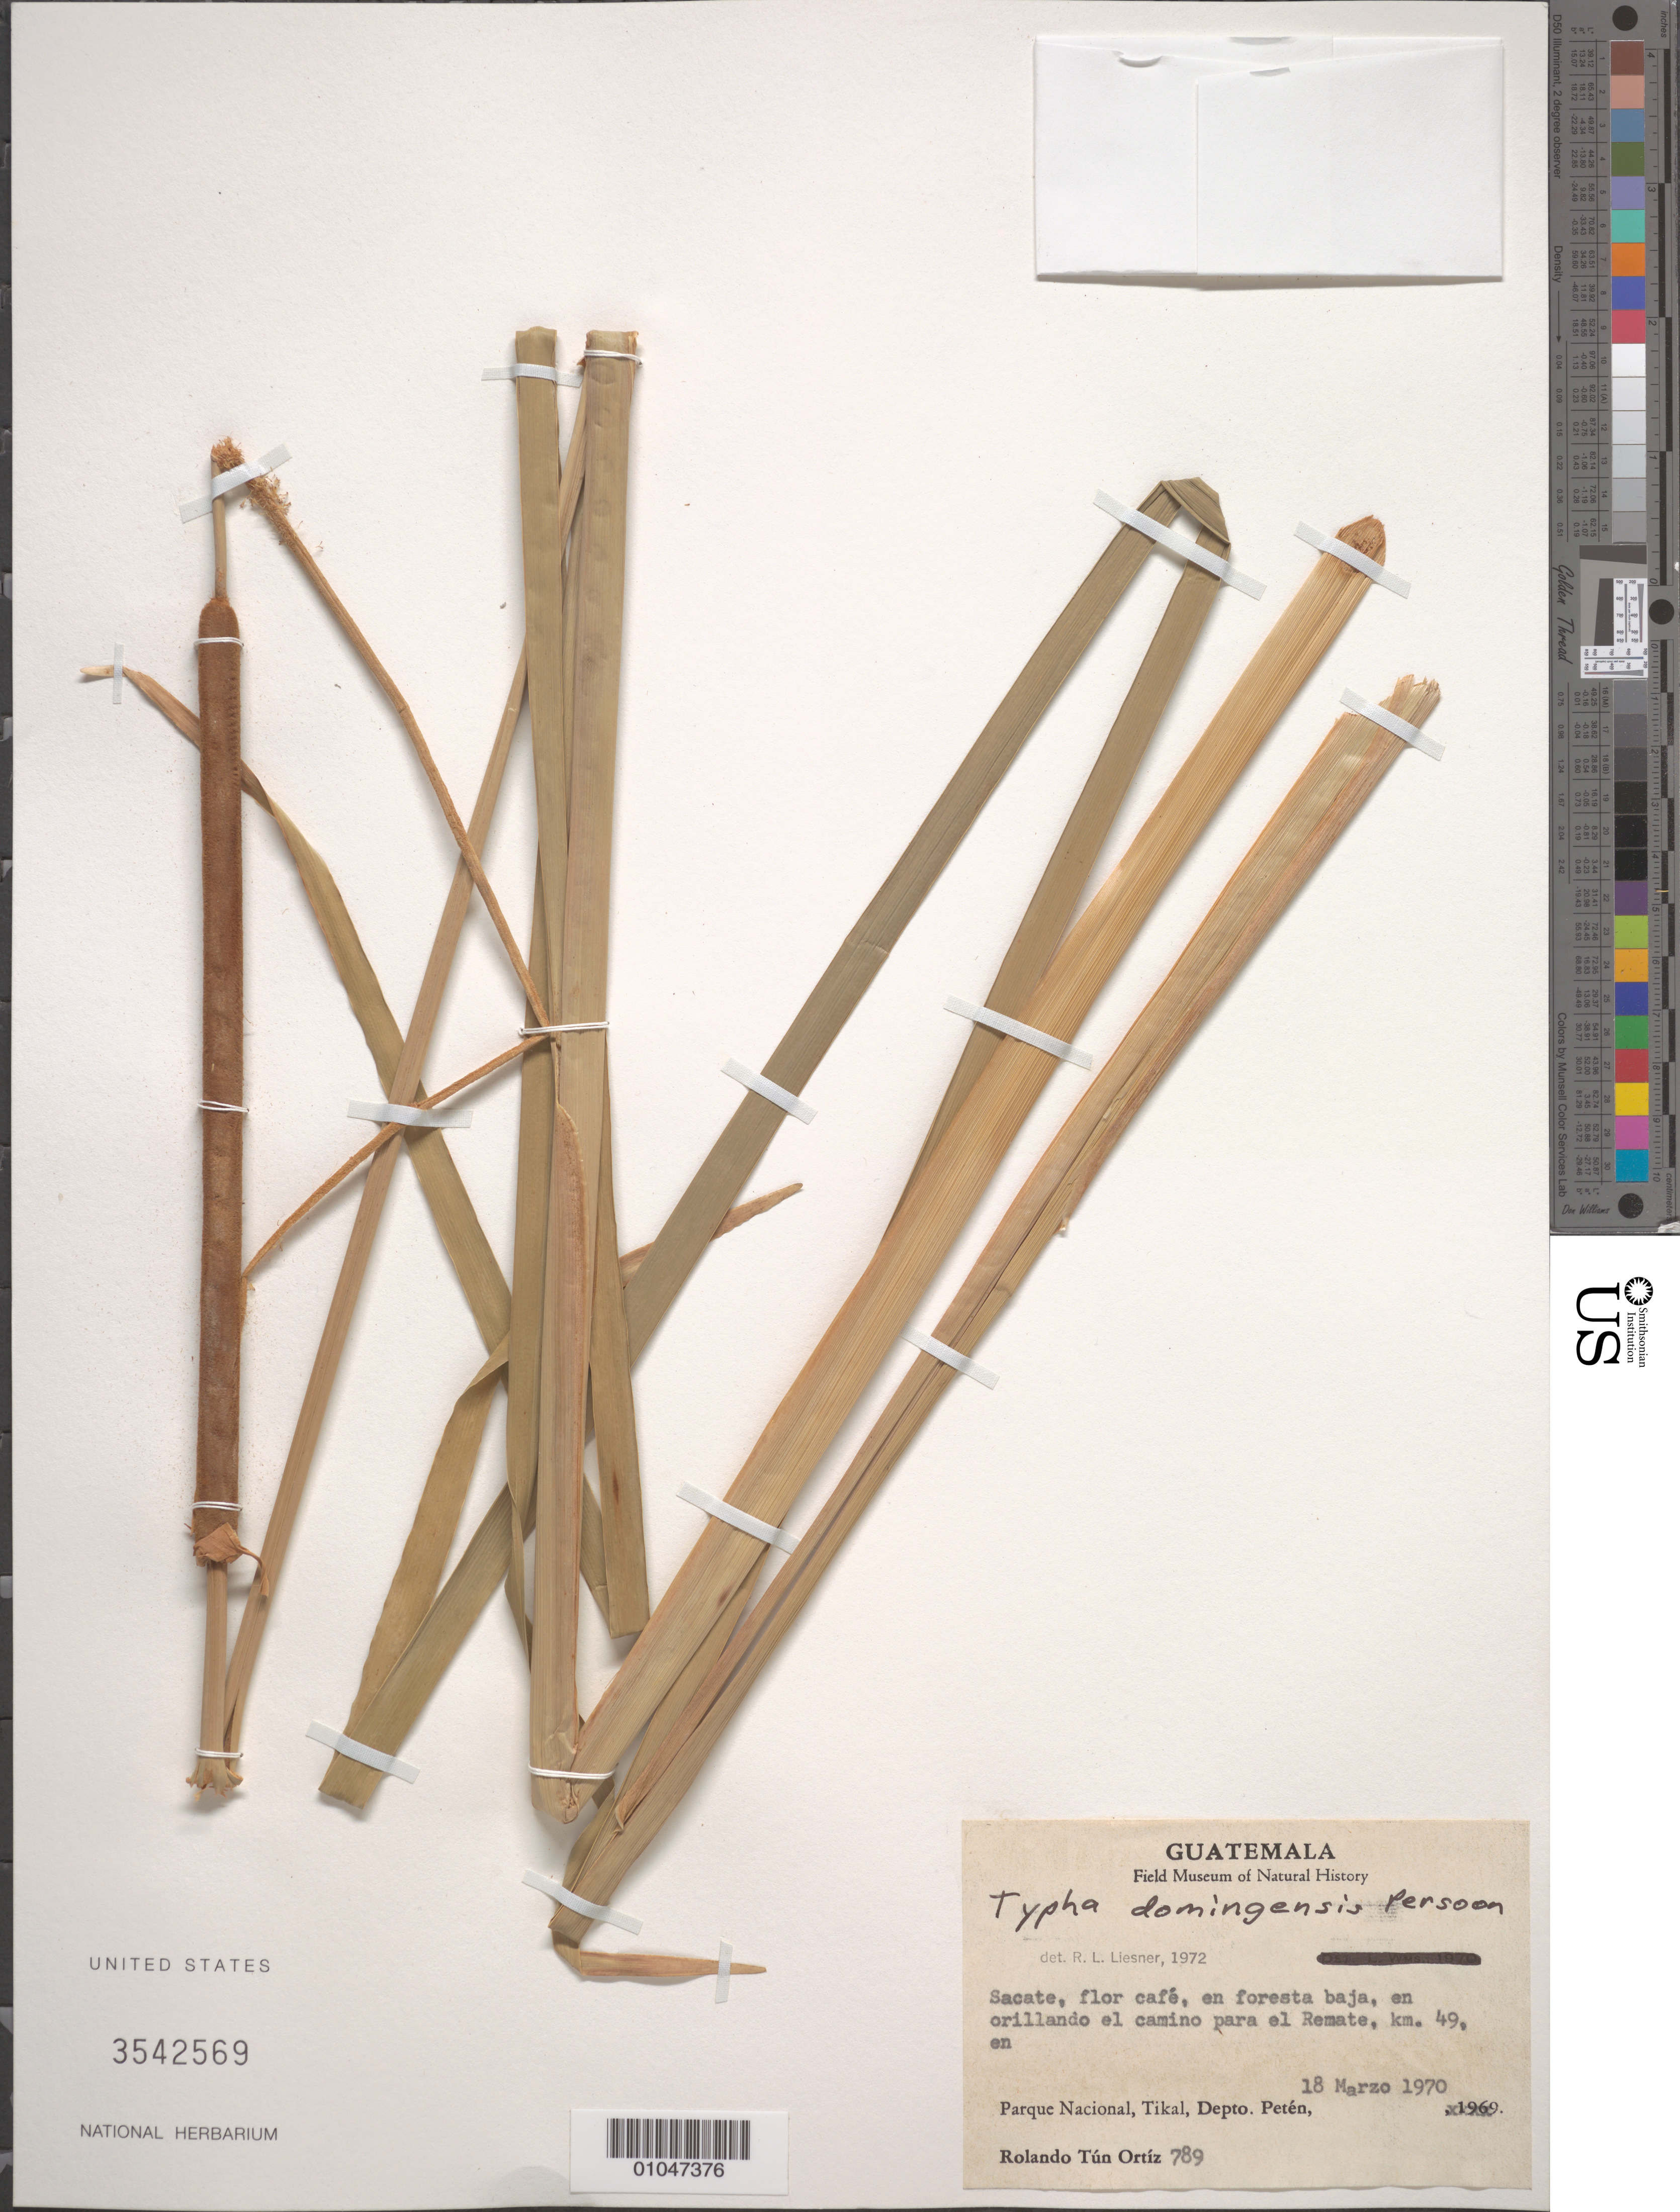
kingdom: Plantae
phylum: Tracheophyta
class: Liliopsida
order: Poales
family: Typhaceae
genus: Typha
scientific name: Typha domingensis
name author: Pers.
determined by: Liesner, R. L.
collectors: R. Tún Ortiz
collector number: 789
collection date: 1970-03-18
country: Guatemala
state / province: El Petén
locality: Sacate, floe cafe, en foresta baja, en orillando el camino para el Remate, km 49, en Parque Nacional, Tikal, Depto. Peten.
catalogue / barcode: US 3542569